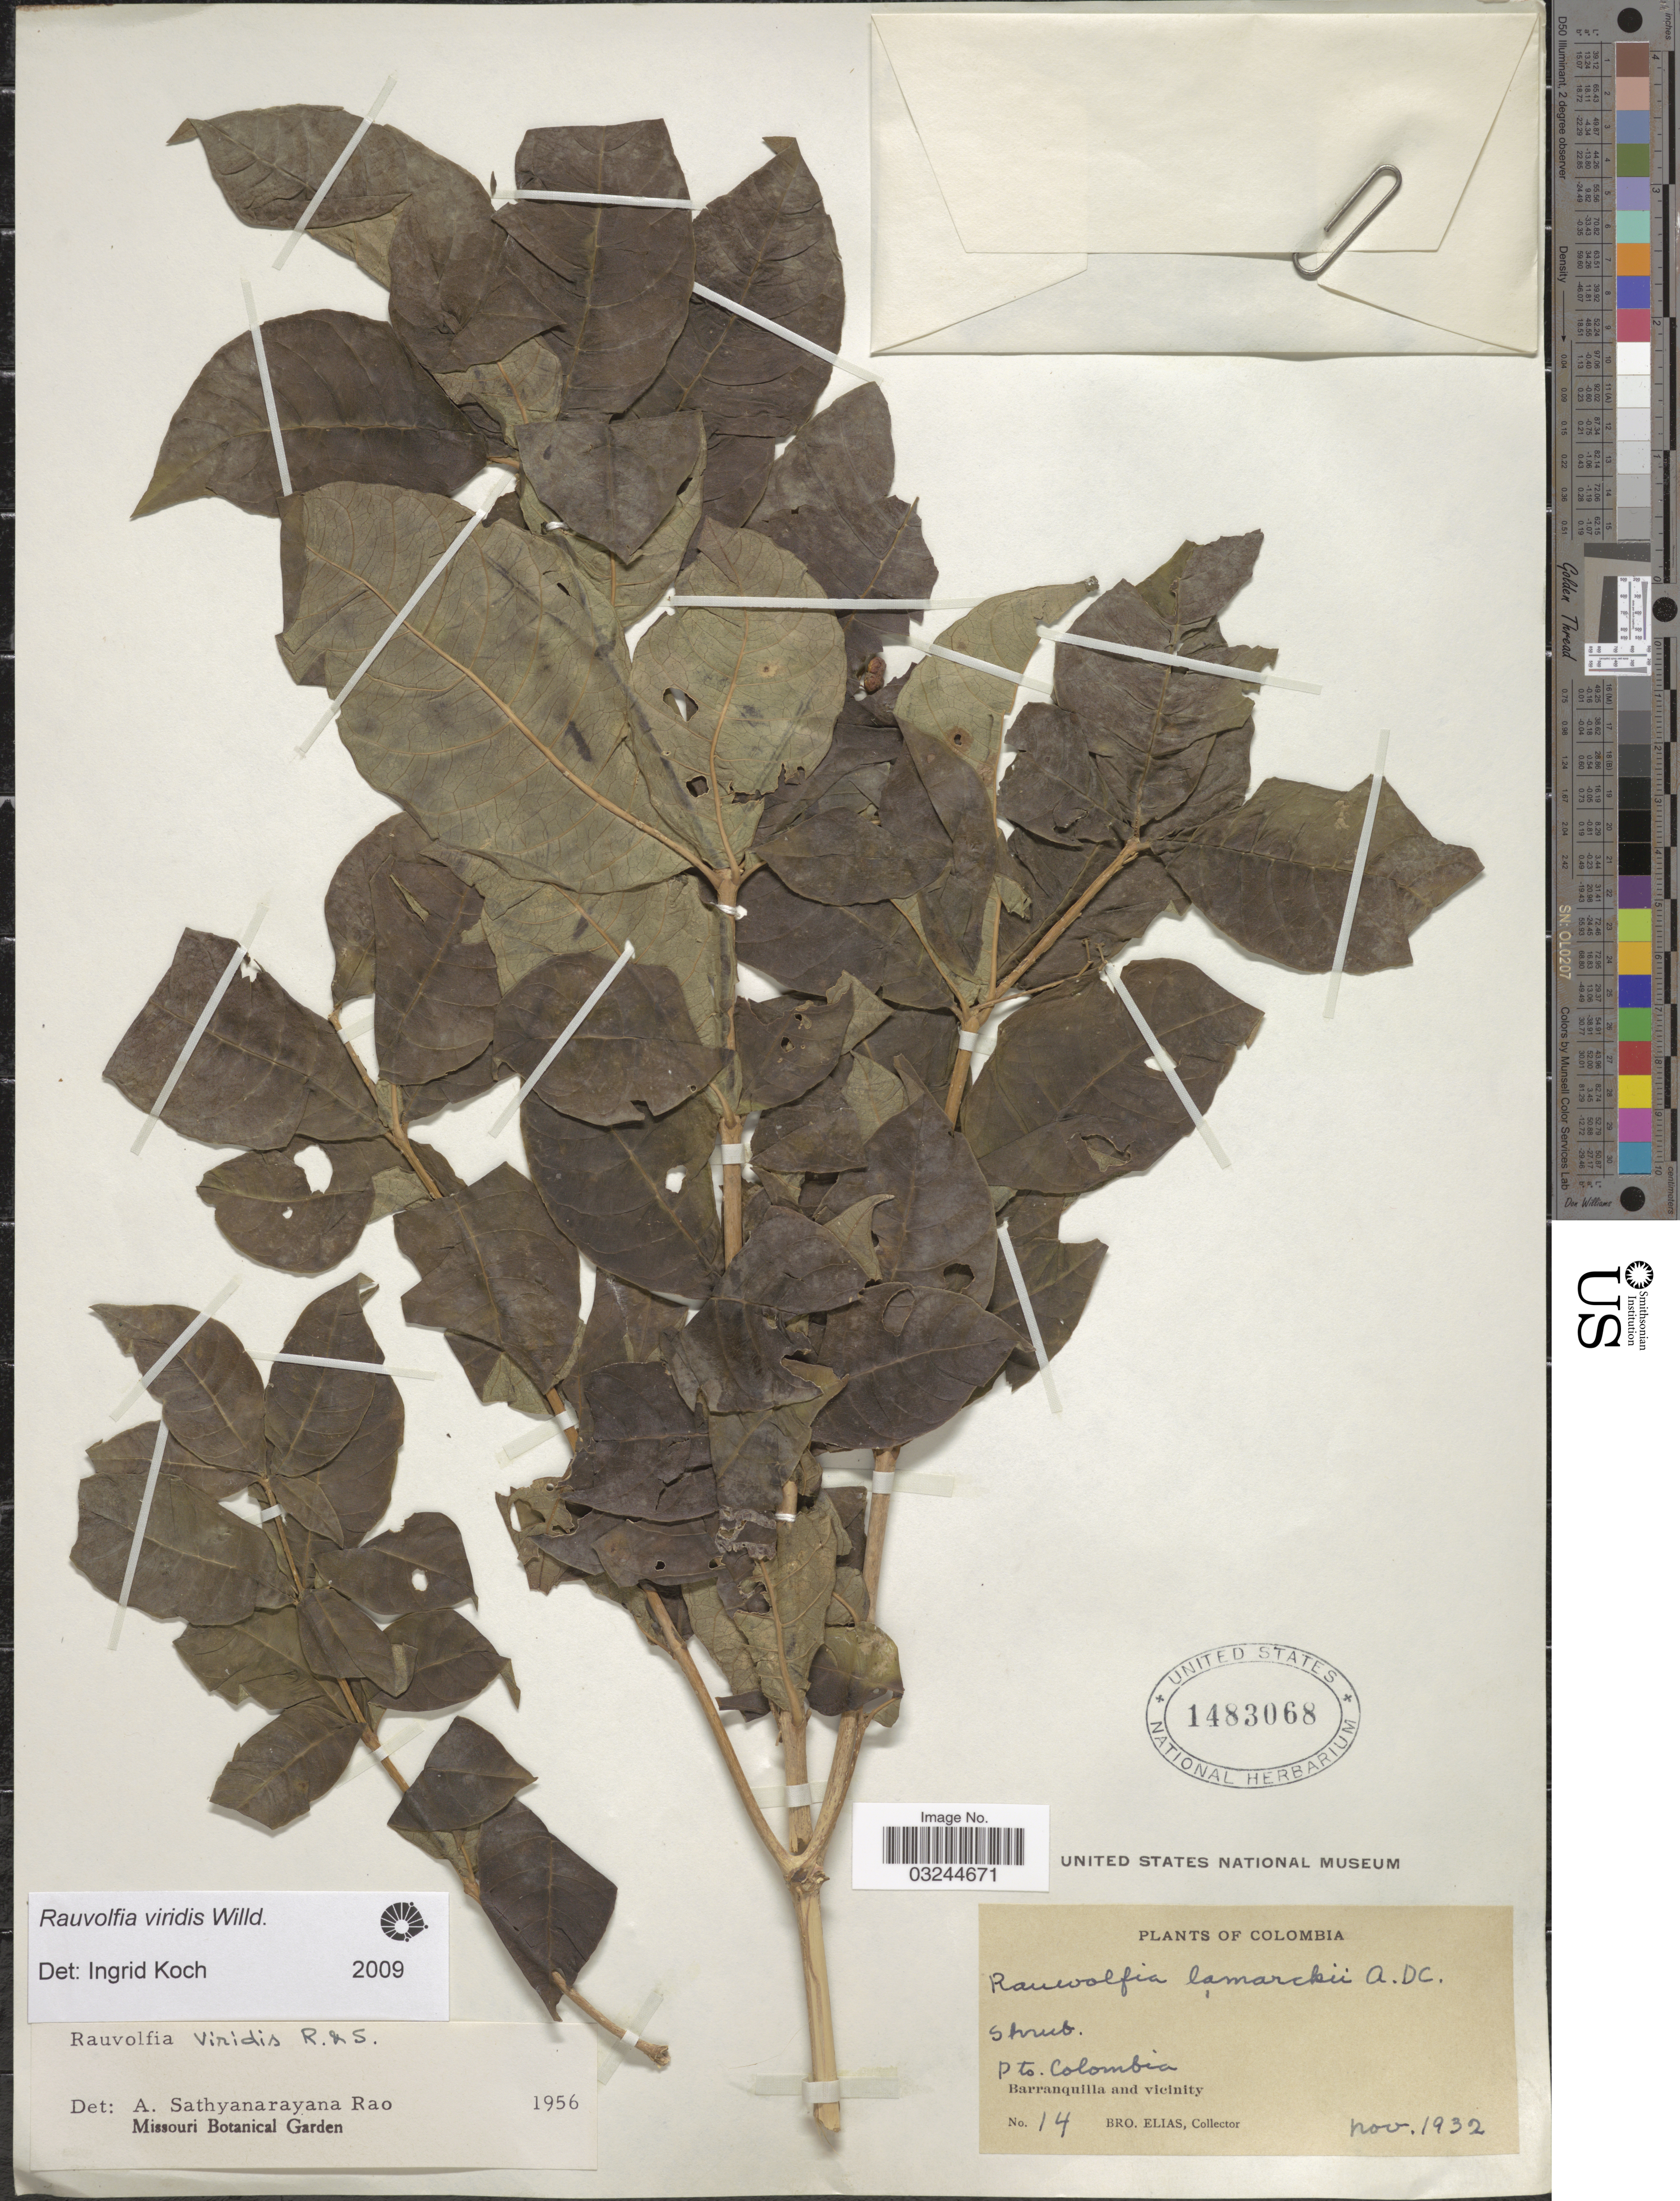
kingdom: Plantae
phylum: Tracheophyta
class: Magnoliopsida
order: Gentianales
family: Apocynaceae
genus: Rauvolfia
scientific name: Rauvolfia viridis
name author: Willd. ex Roem. & Schult.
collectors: Bro. Elias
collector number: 14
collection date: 1932-11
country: Colombia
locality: Dto. Colombia. Barranquilla and vicinity.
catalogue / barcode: US 1483068